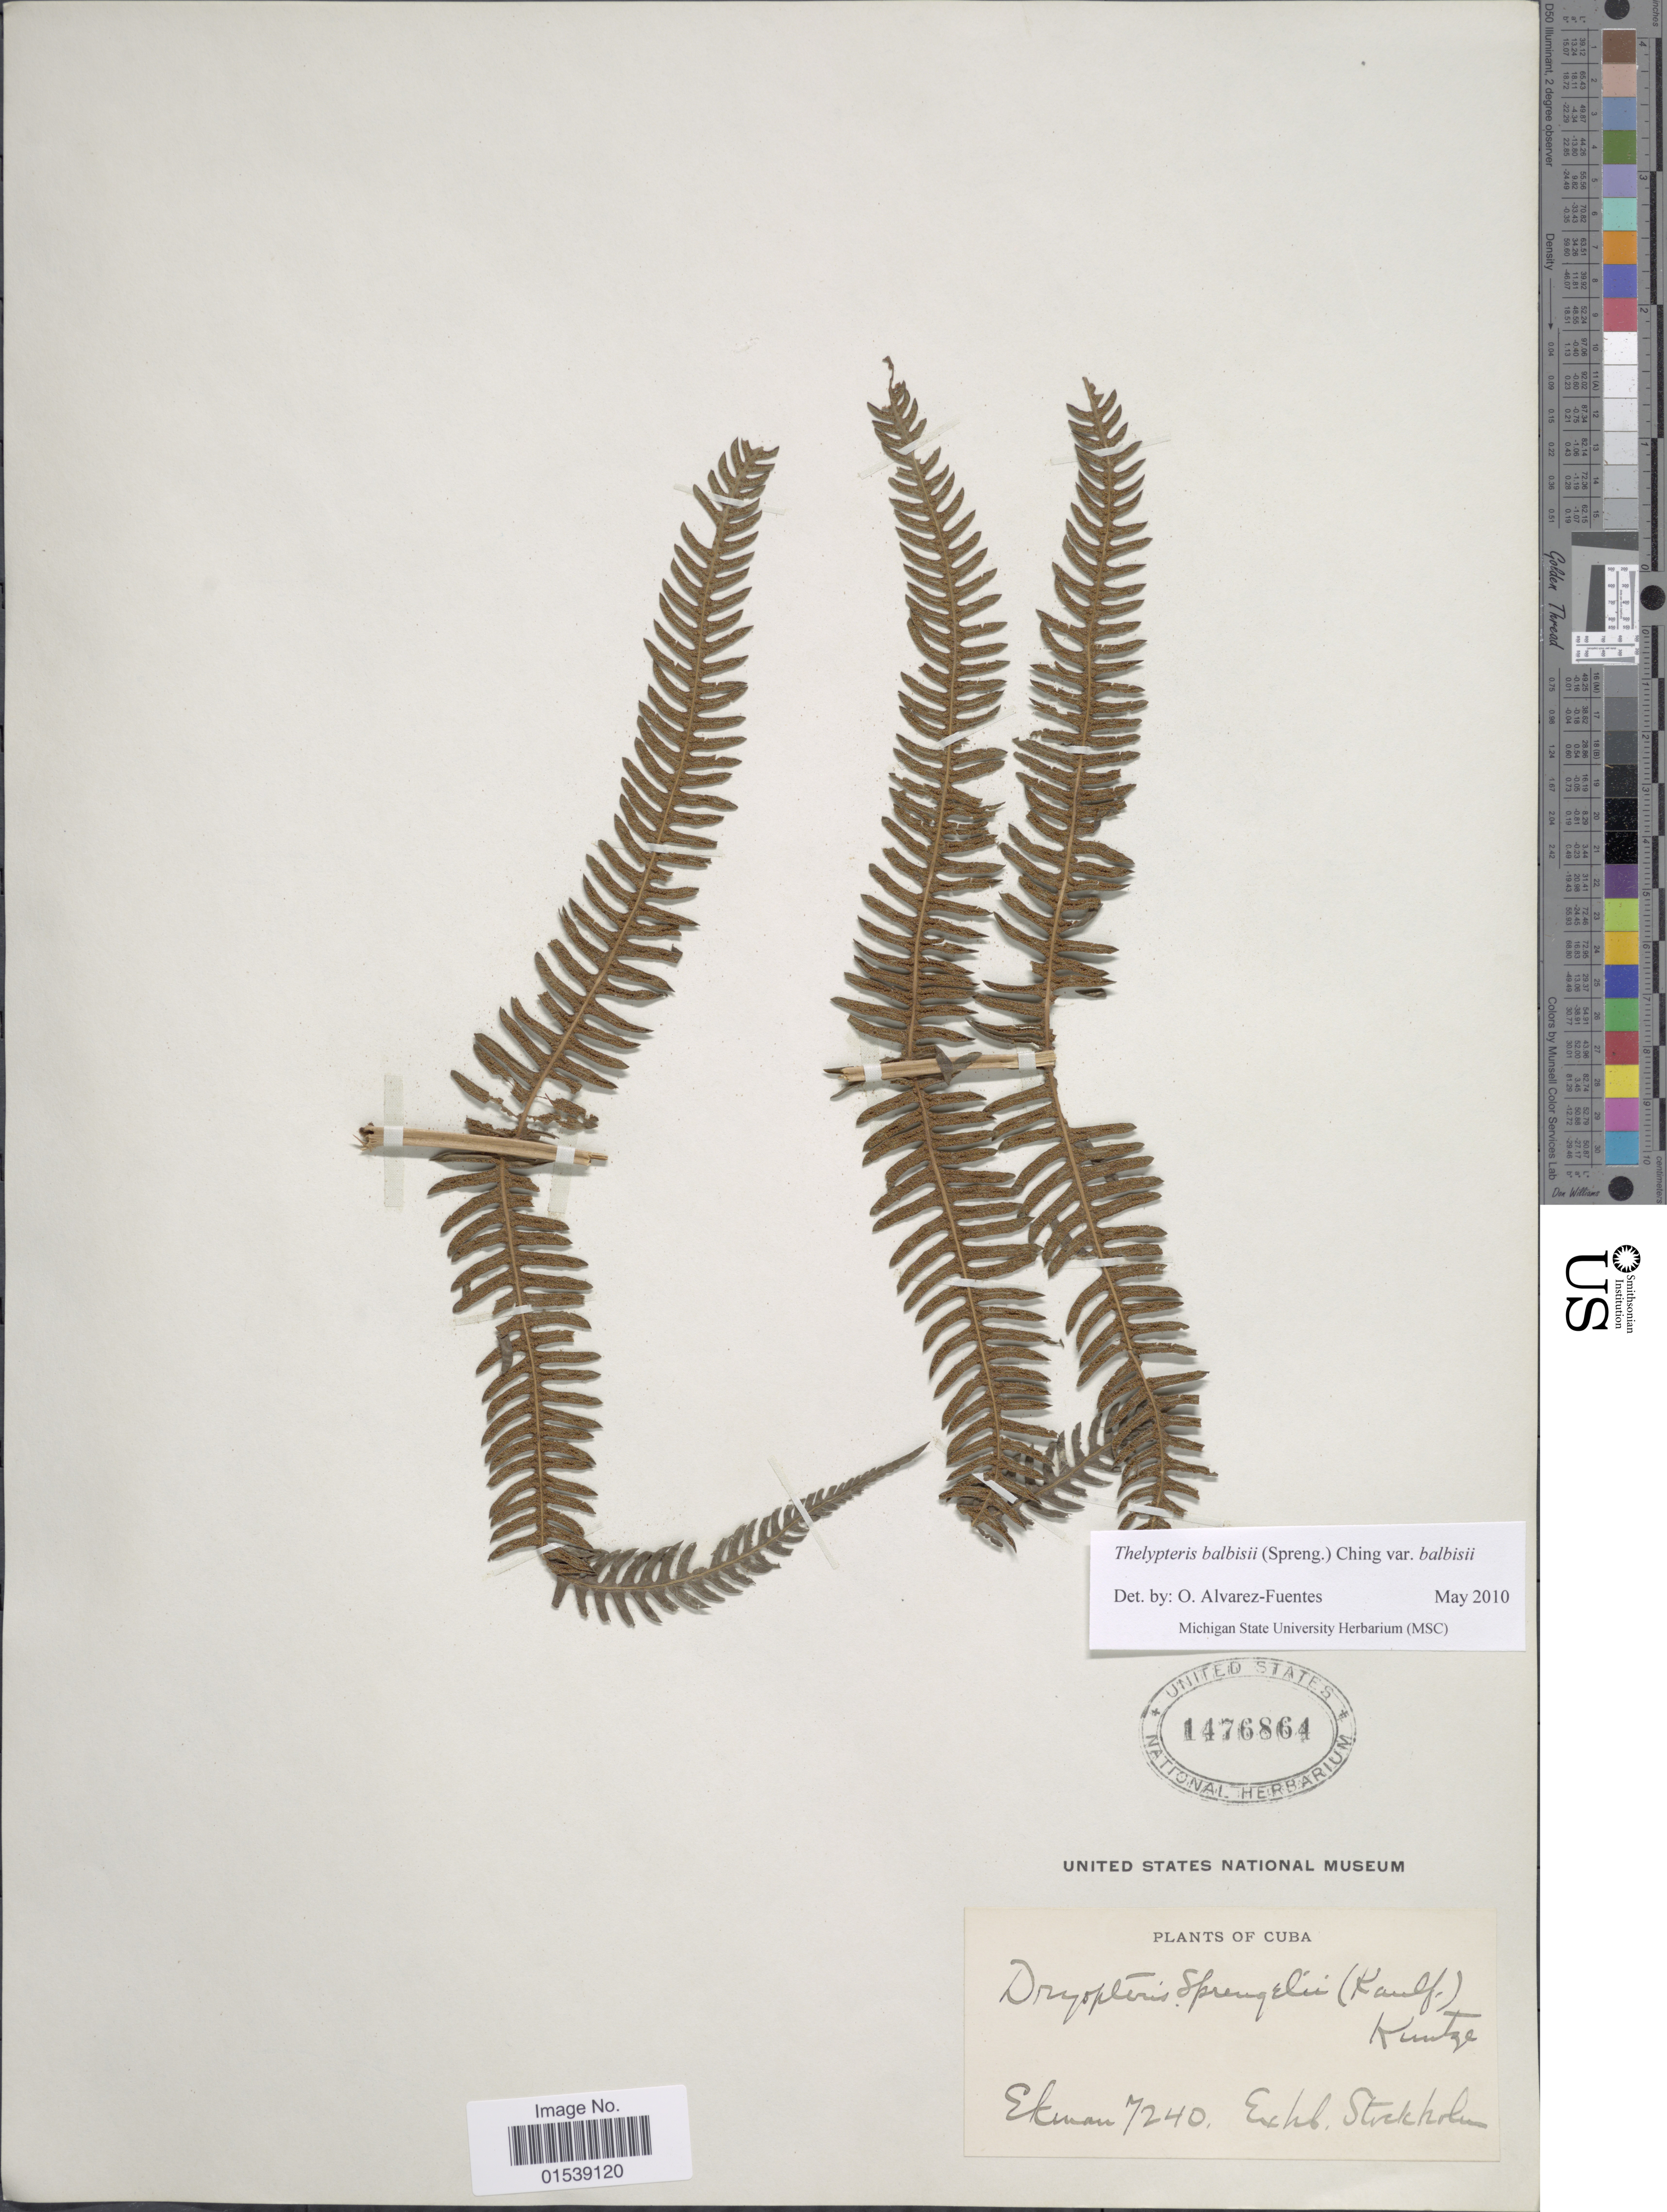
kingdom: Plantae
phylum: Tracheophyta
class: Polypodiopsida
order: Polypodiales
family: Thelypteridaceae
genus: Amauropelta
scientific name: Amauropelta balbisii (Spreng.) comb. nov., ined. 2015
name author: (Spreng.)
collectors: -. Ekman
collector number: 7240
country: Cuba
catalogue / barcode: US 1476864